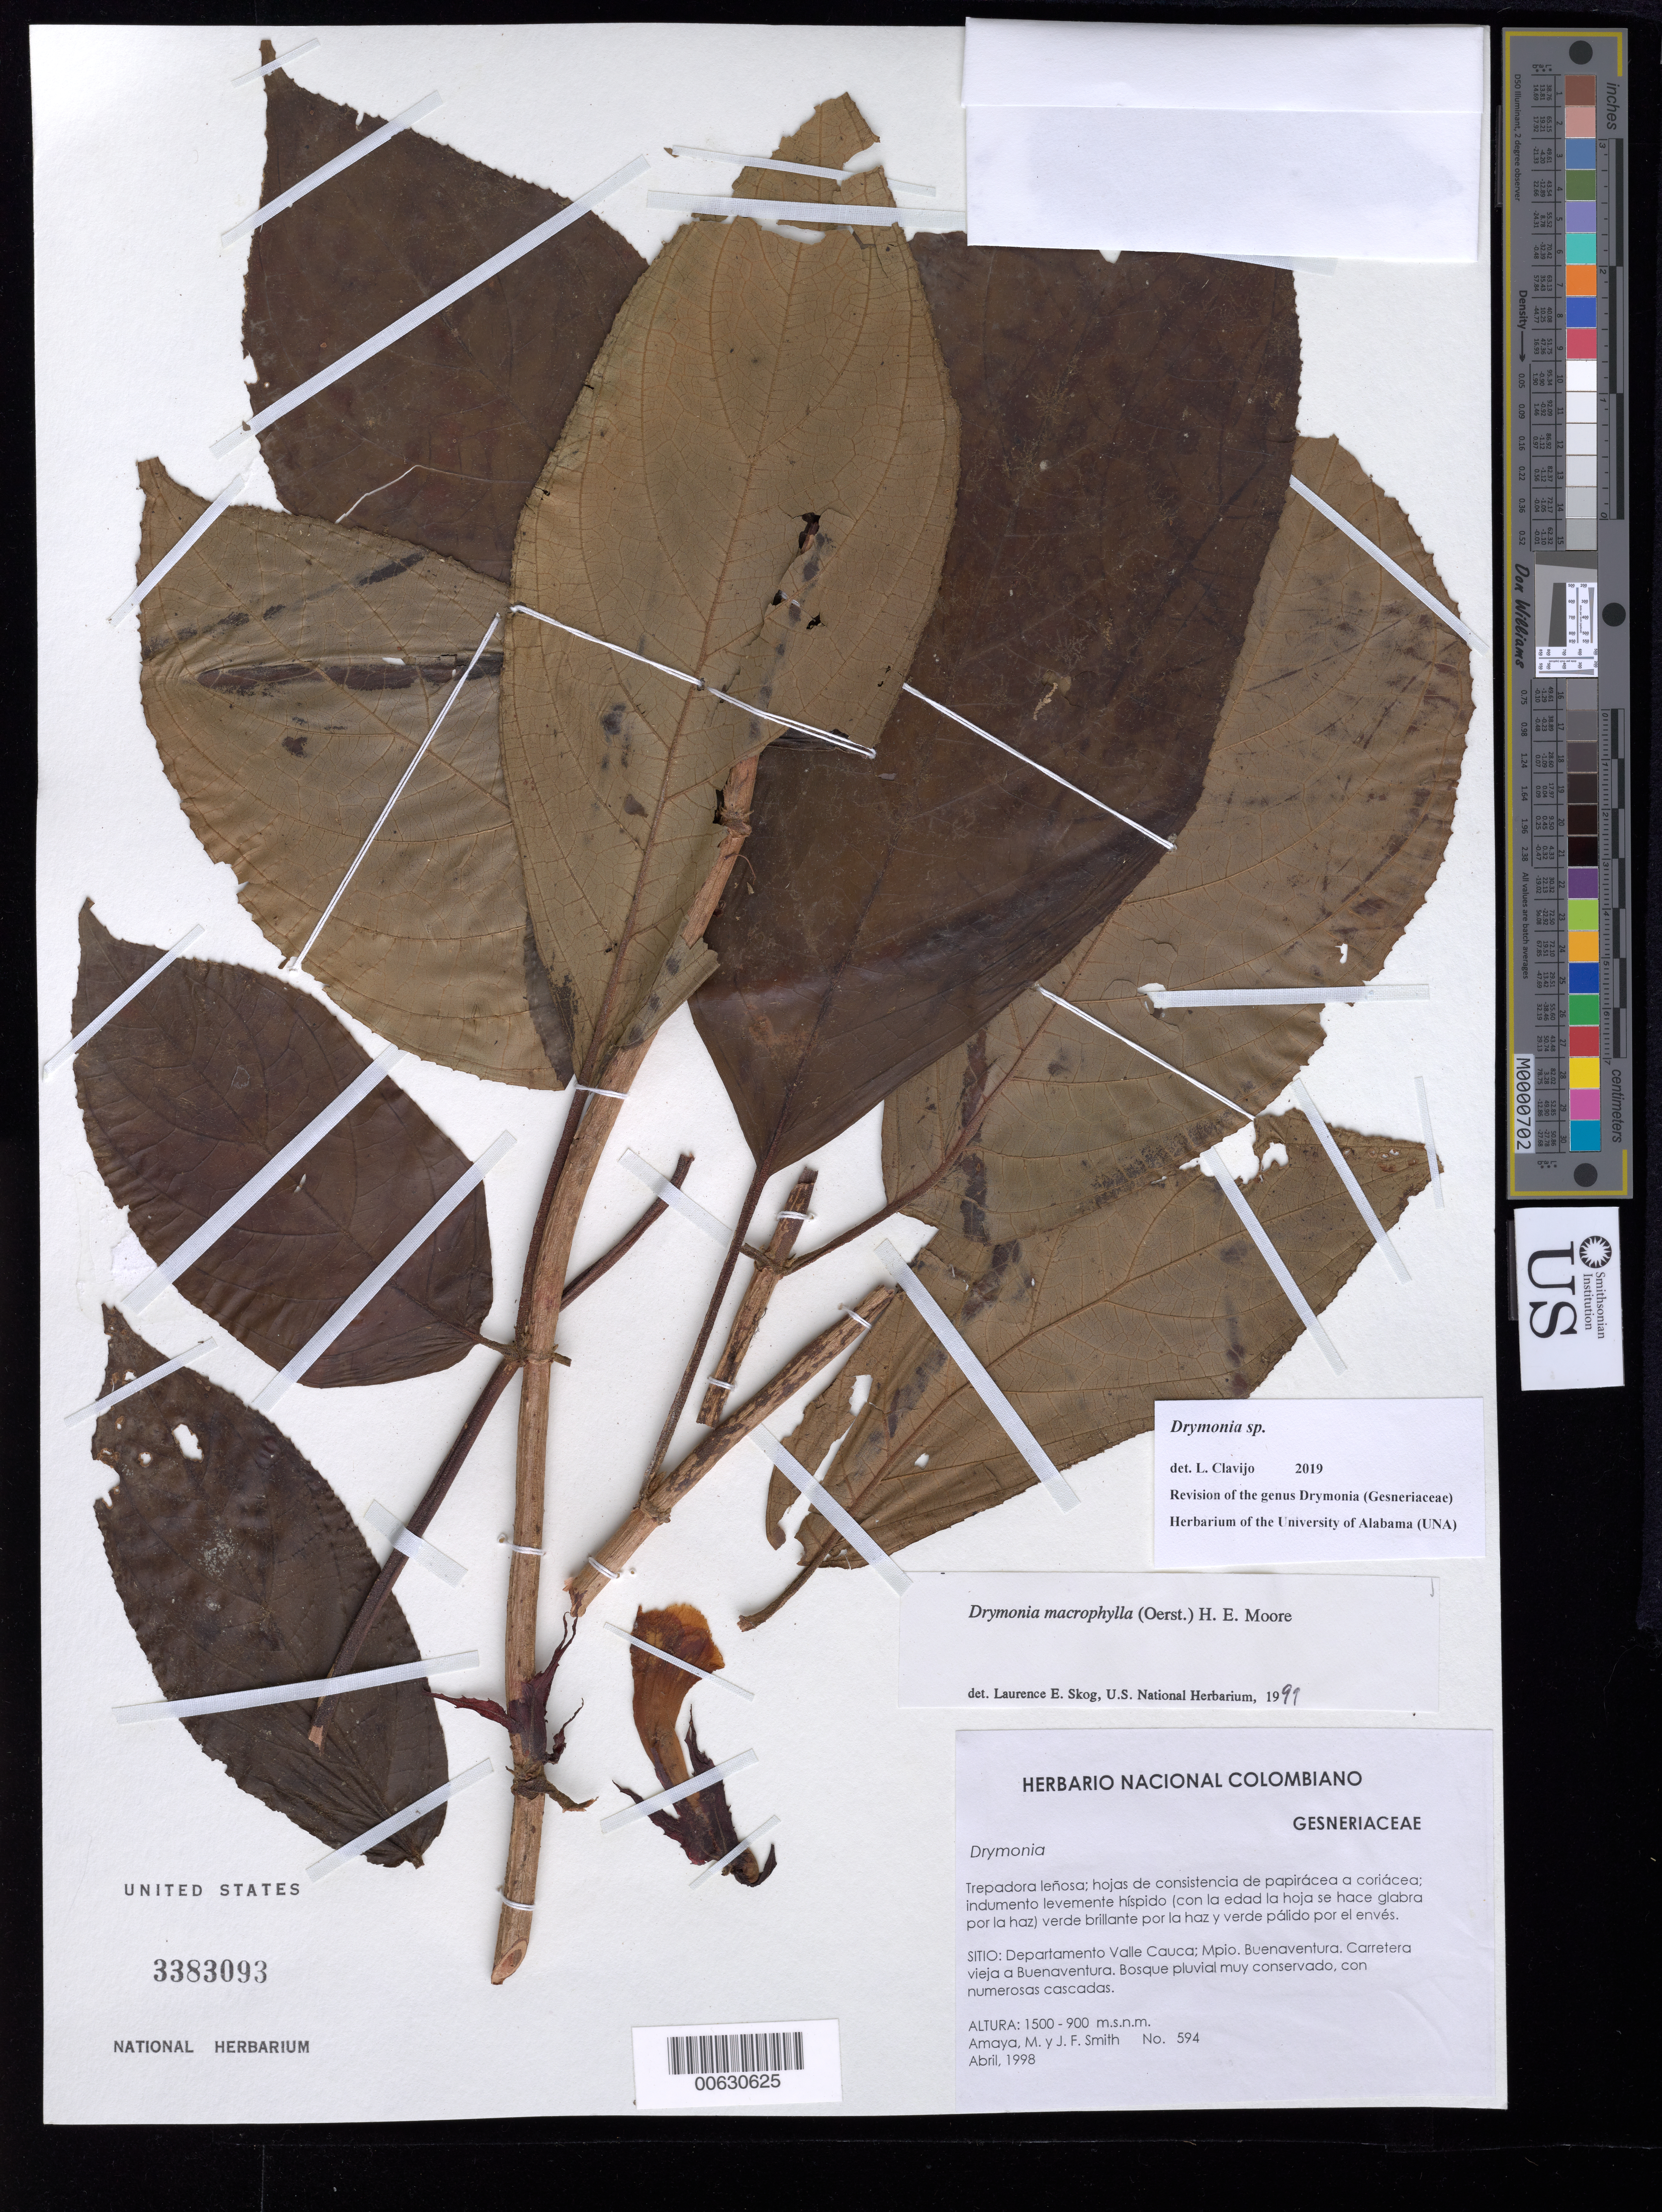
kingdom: Plantae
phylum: Tracheophyta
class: Magnoliopsida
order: Lamiales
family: Gesneriaceae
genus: Drymonia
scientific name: Drymonia longiflora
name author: J.L. Clark & Clavijo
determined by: Skog, Laurence E.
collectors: M. Amaya & J. F. Smith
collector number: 594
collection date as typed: Apr 1998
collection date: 1998-04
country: Colombia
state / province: Valle del Cauca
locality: Mpio. Buenaventura. Carretera vieja a Buenaventura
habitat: Bosque pluvial muy conservado, con numerosas cascadas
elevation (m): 900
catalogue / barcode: US 3383093